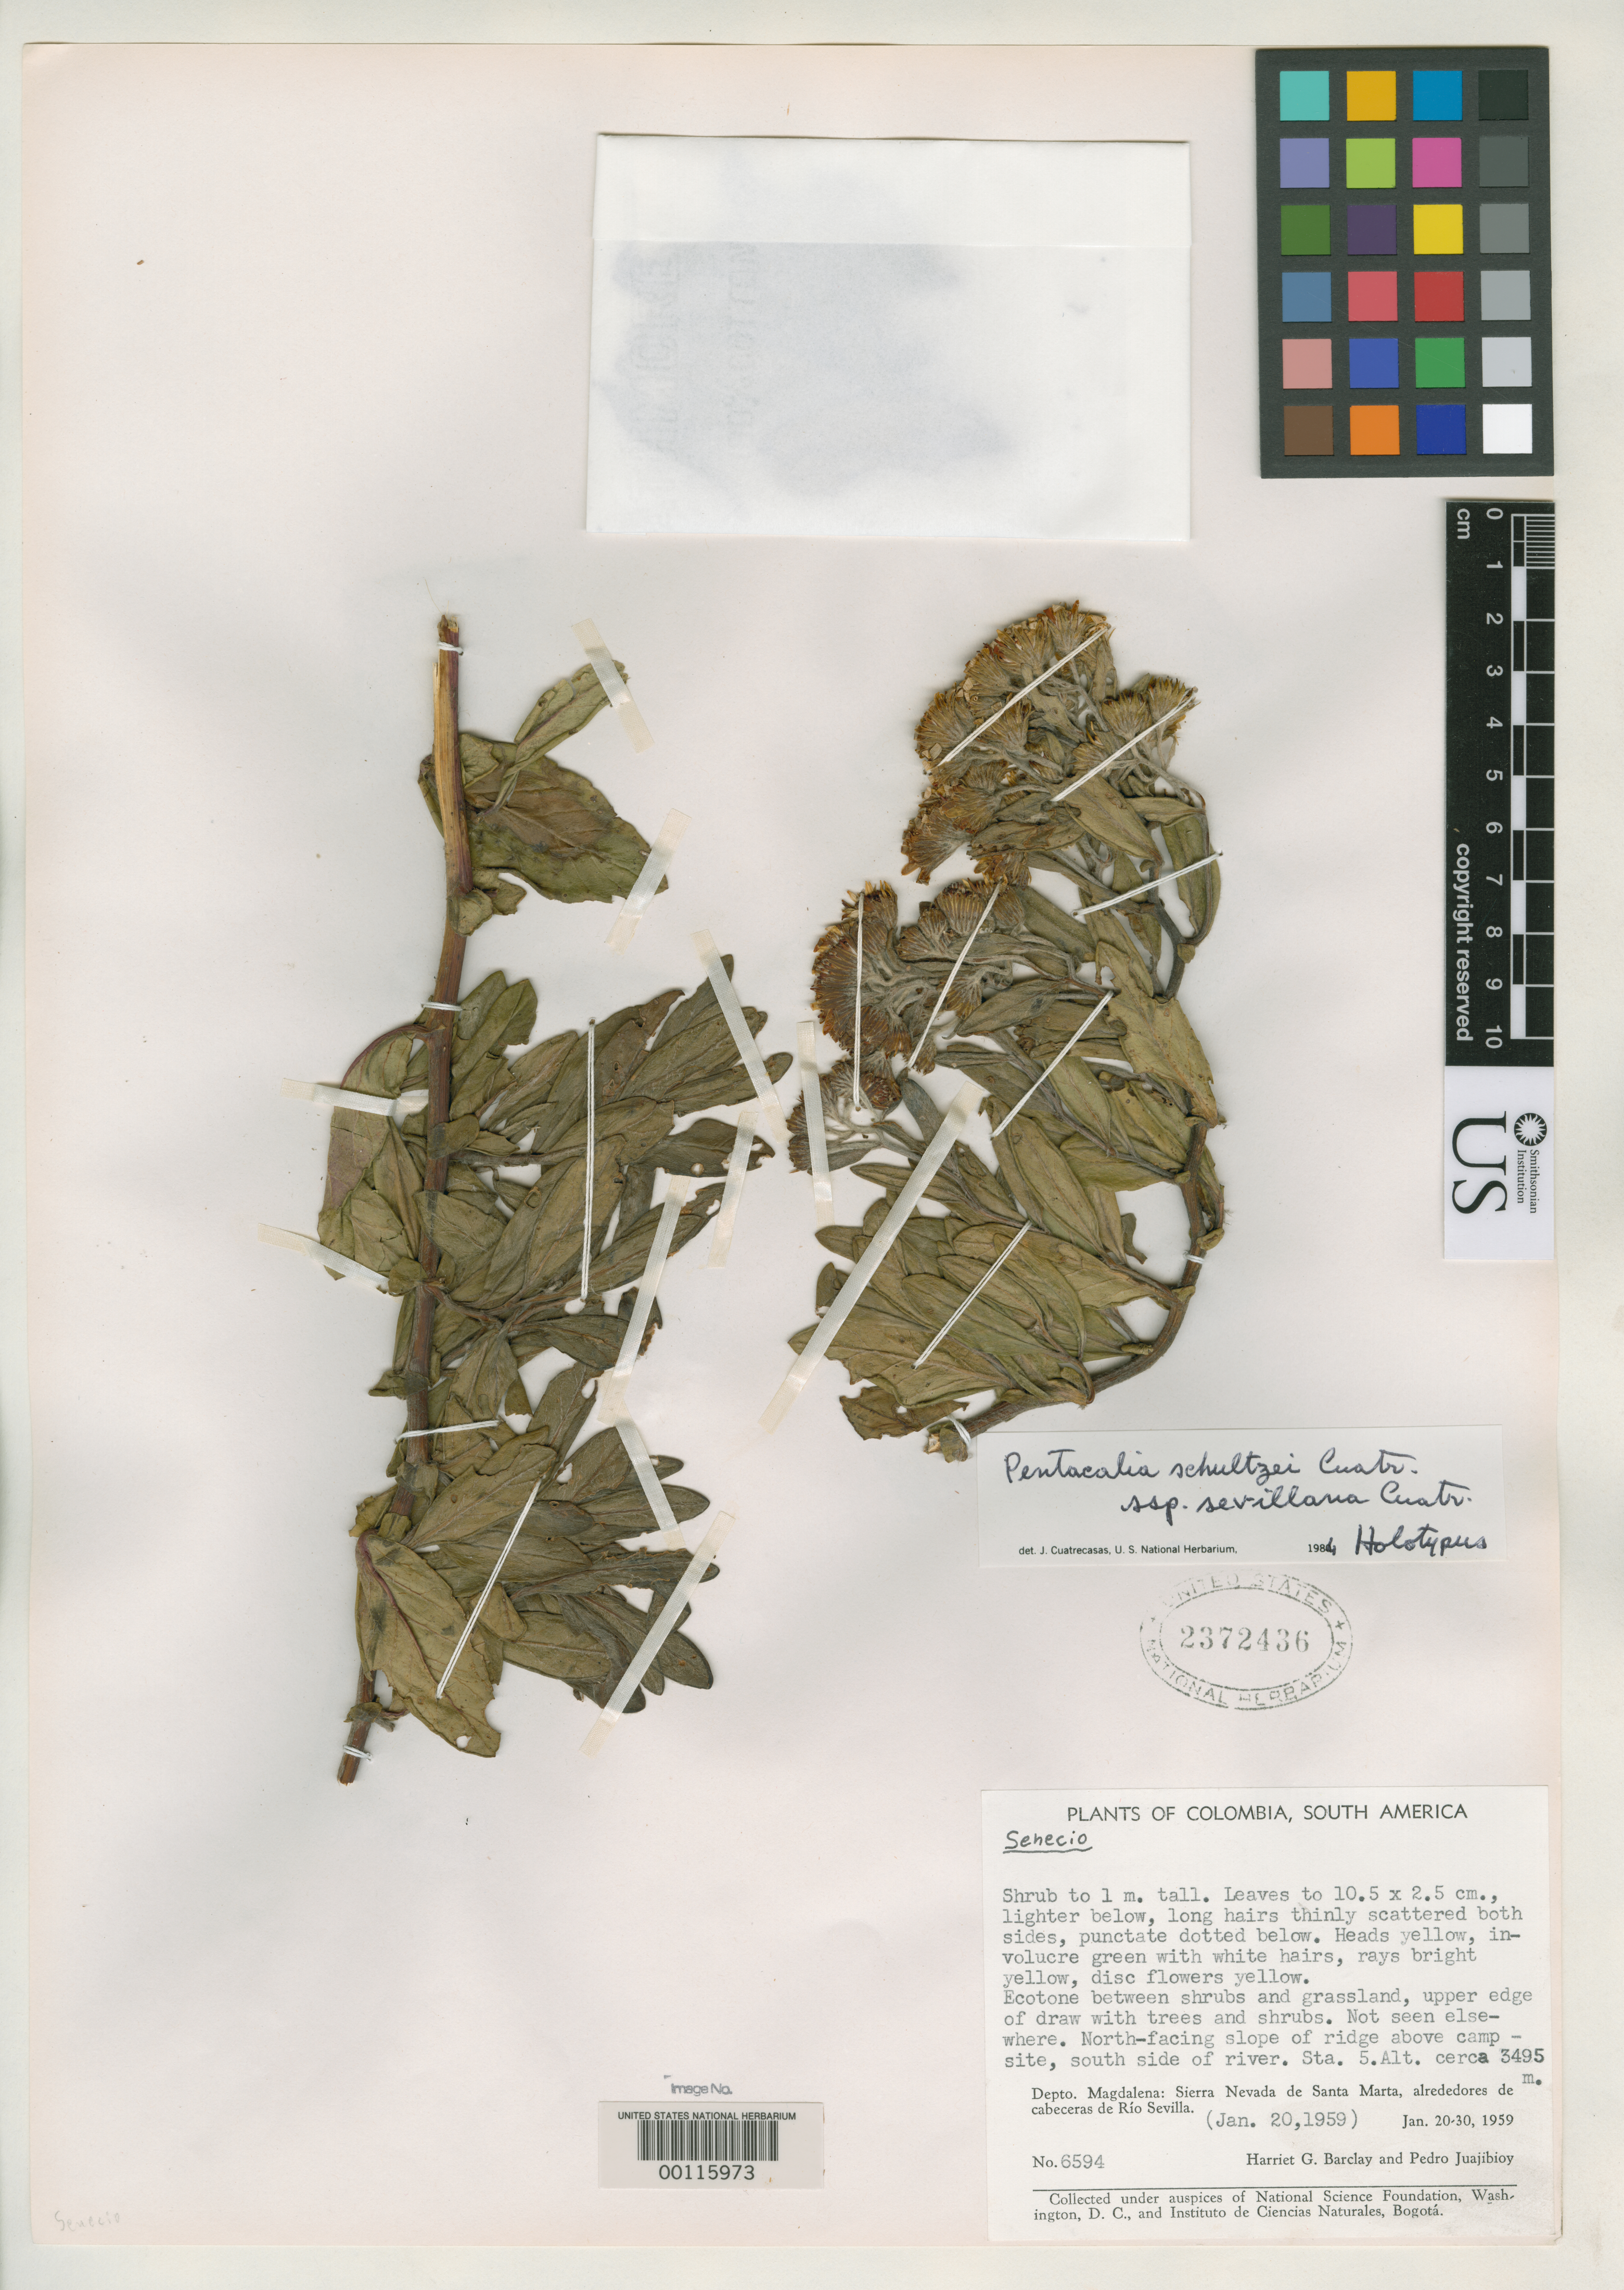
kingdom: Plantae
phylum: Tracheophyta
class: Magnoliopsida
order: Asterales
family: Asteraceae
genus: Pentacalia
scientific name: Pentacalia schultzei subsp. sevillana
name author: Cuatrec.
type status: Holotype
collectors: H. G. Barclay & P. Juajibioy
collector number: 6594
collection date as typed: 20 Jan 1959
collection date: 1959-01-20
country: Colombia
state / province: Magdalena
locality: Sierra Nevada de Santa Marta, outskirts of Rio Sevilla.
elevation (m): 3495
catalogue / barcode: US 2372436